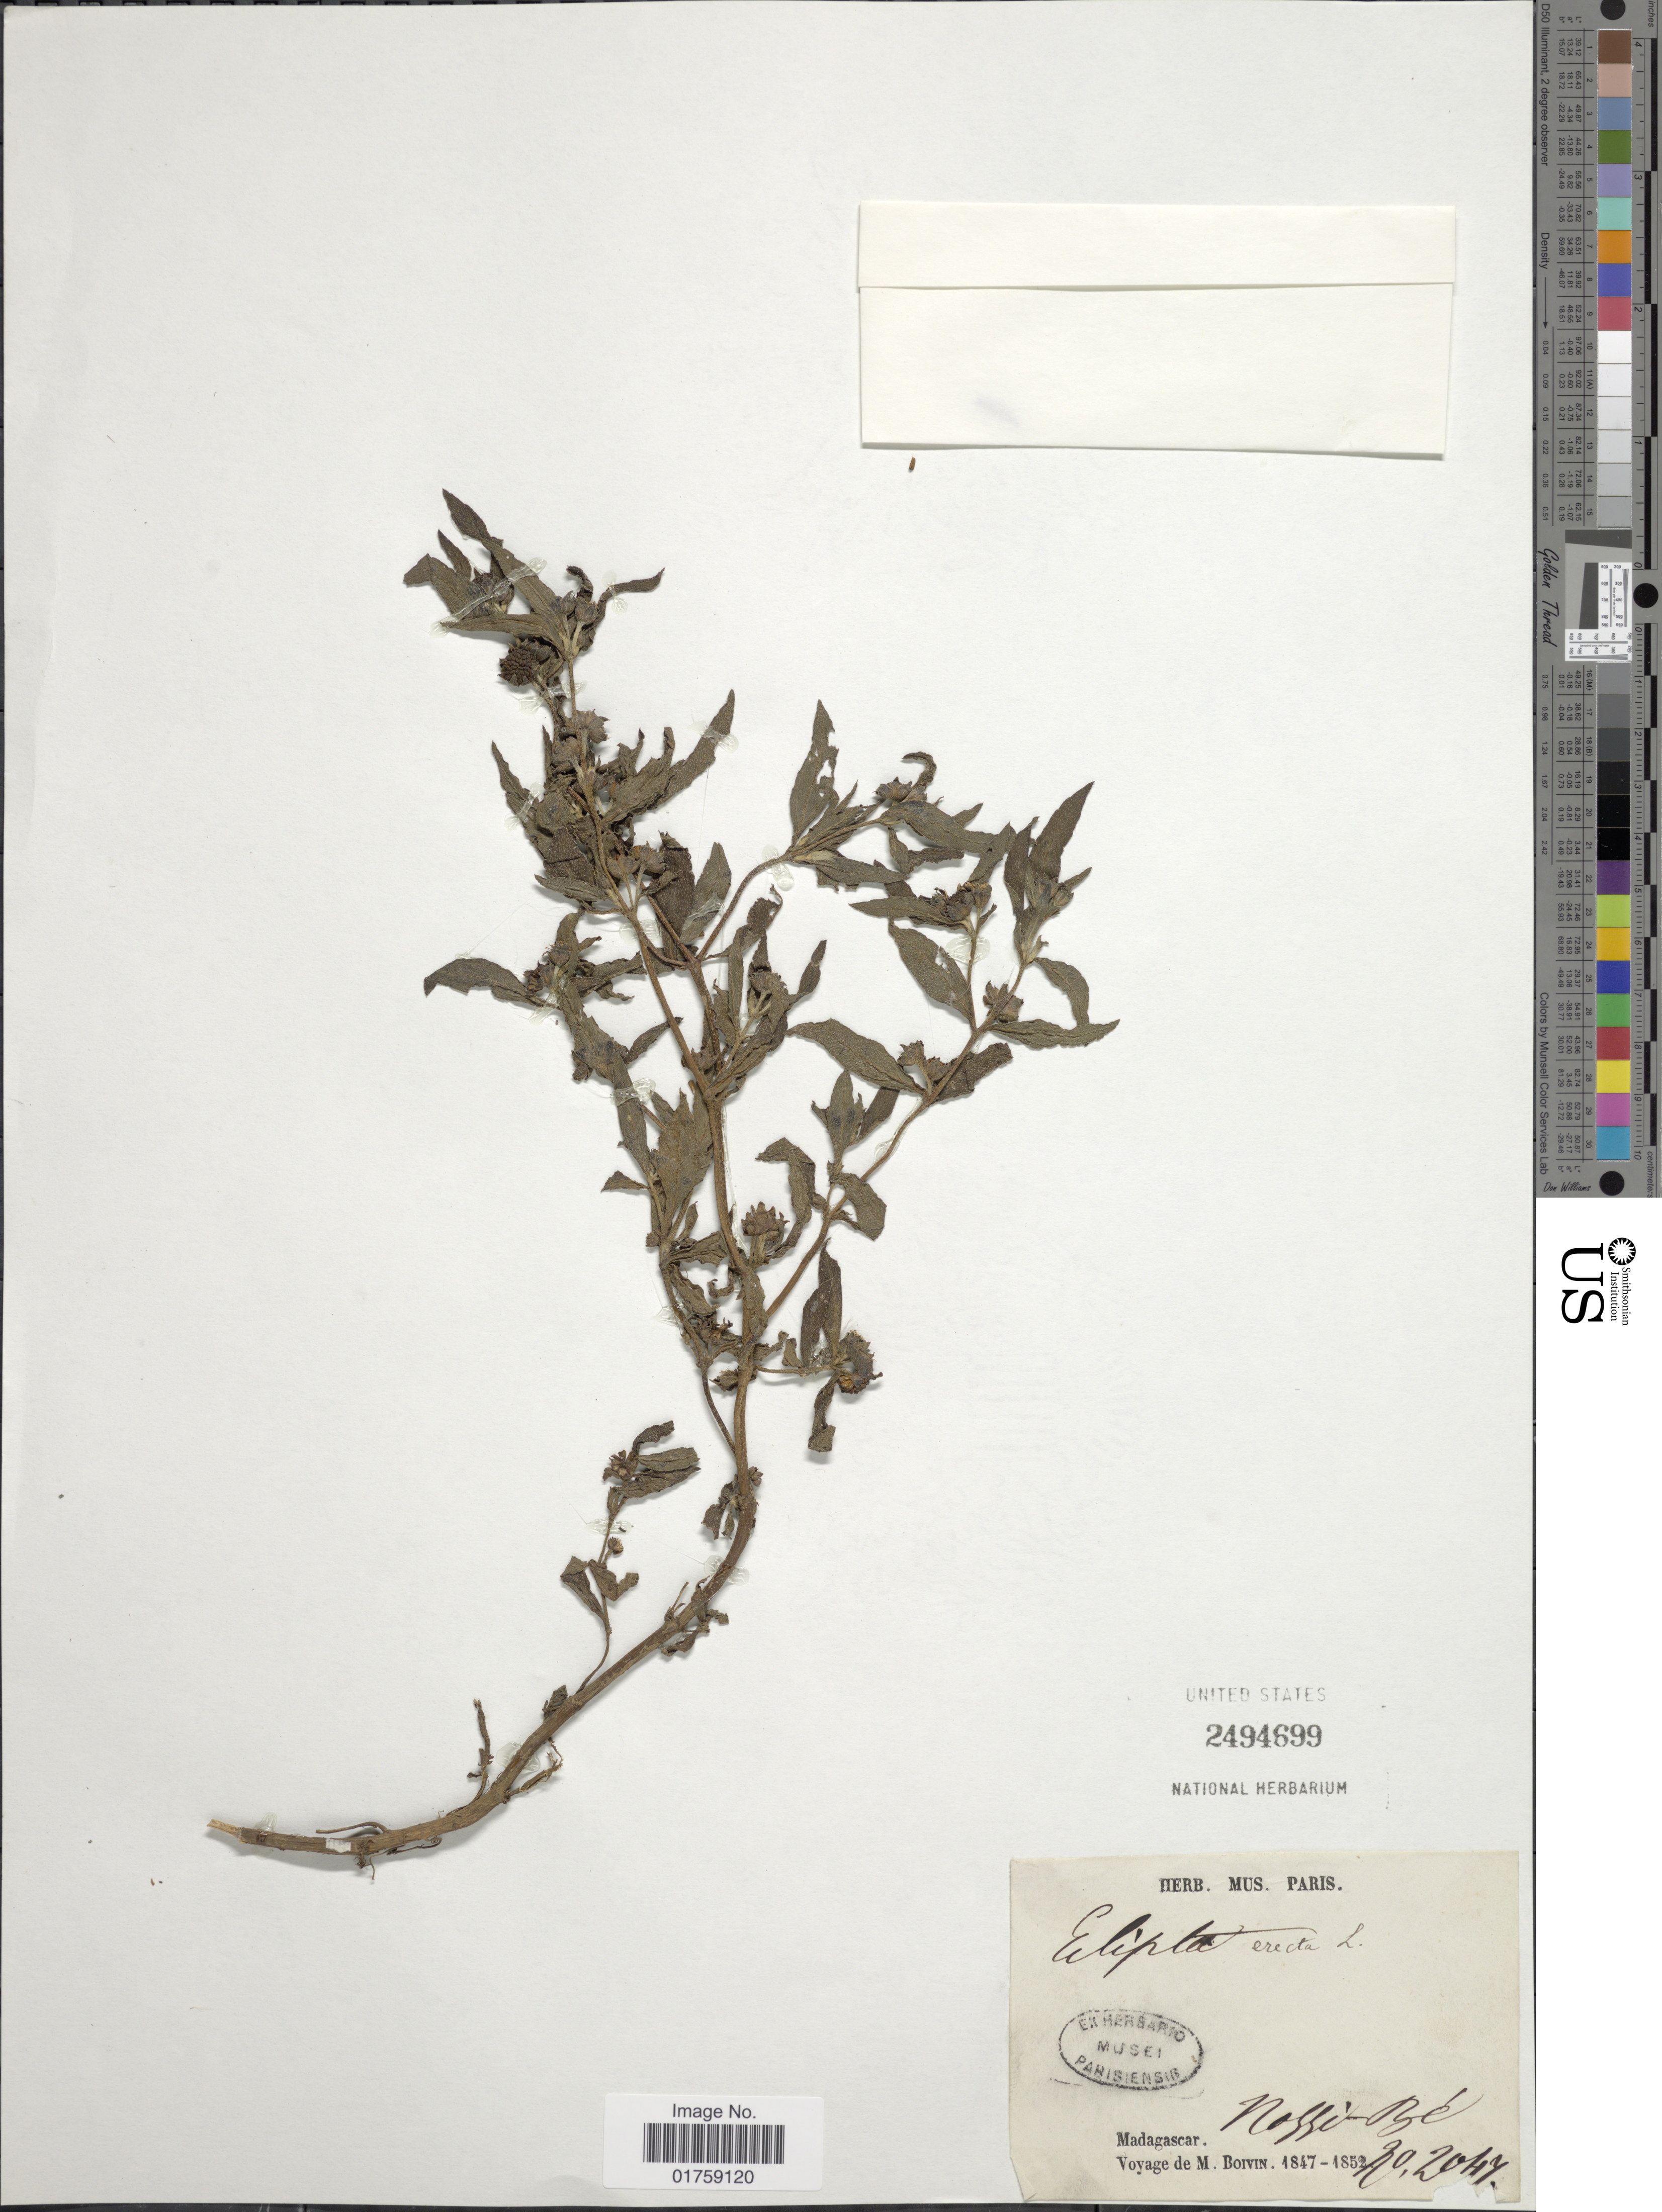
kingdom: Plantae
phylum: Tracheophyta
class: Magnoliopsida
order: Asterales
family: Asteraceae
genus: Eclipta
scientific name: Eclipta erecta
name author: L.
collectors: M. Boivin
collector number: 2047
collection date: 1847/1852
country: Madagascar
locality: Nossi-Be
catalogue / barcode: US 2494699